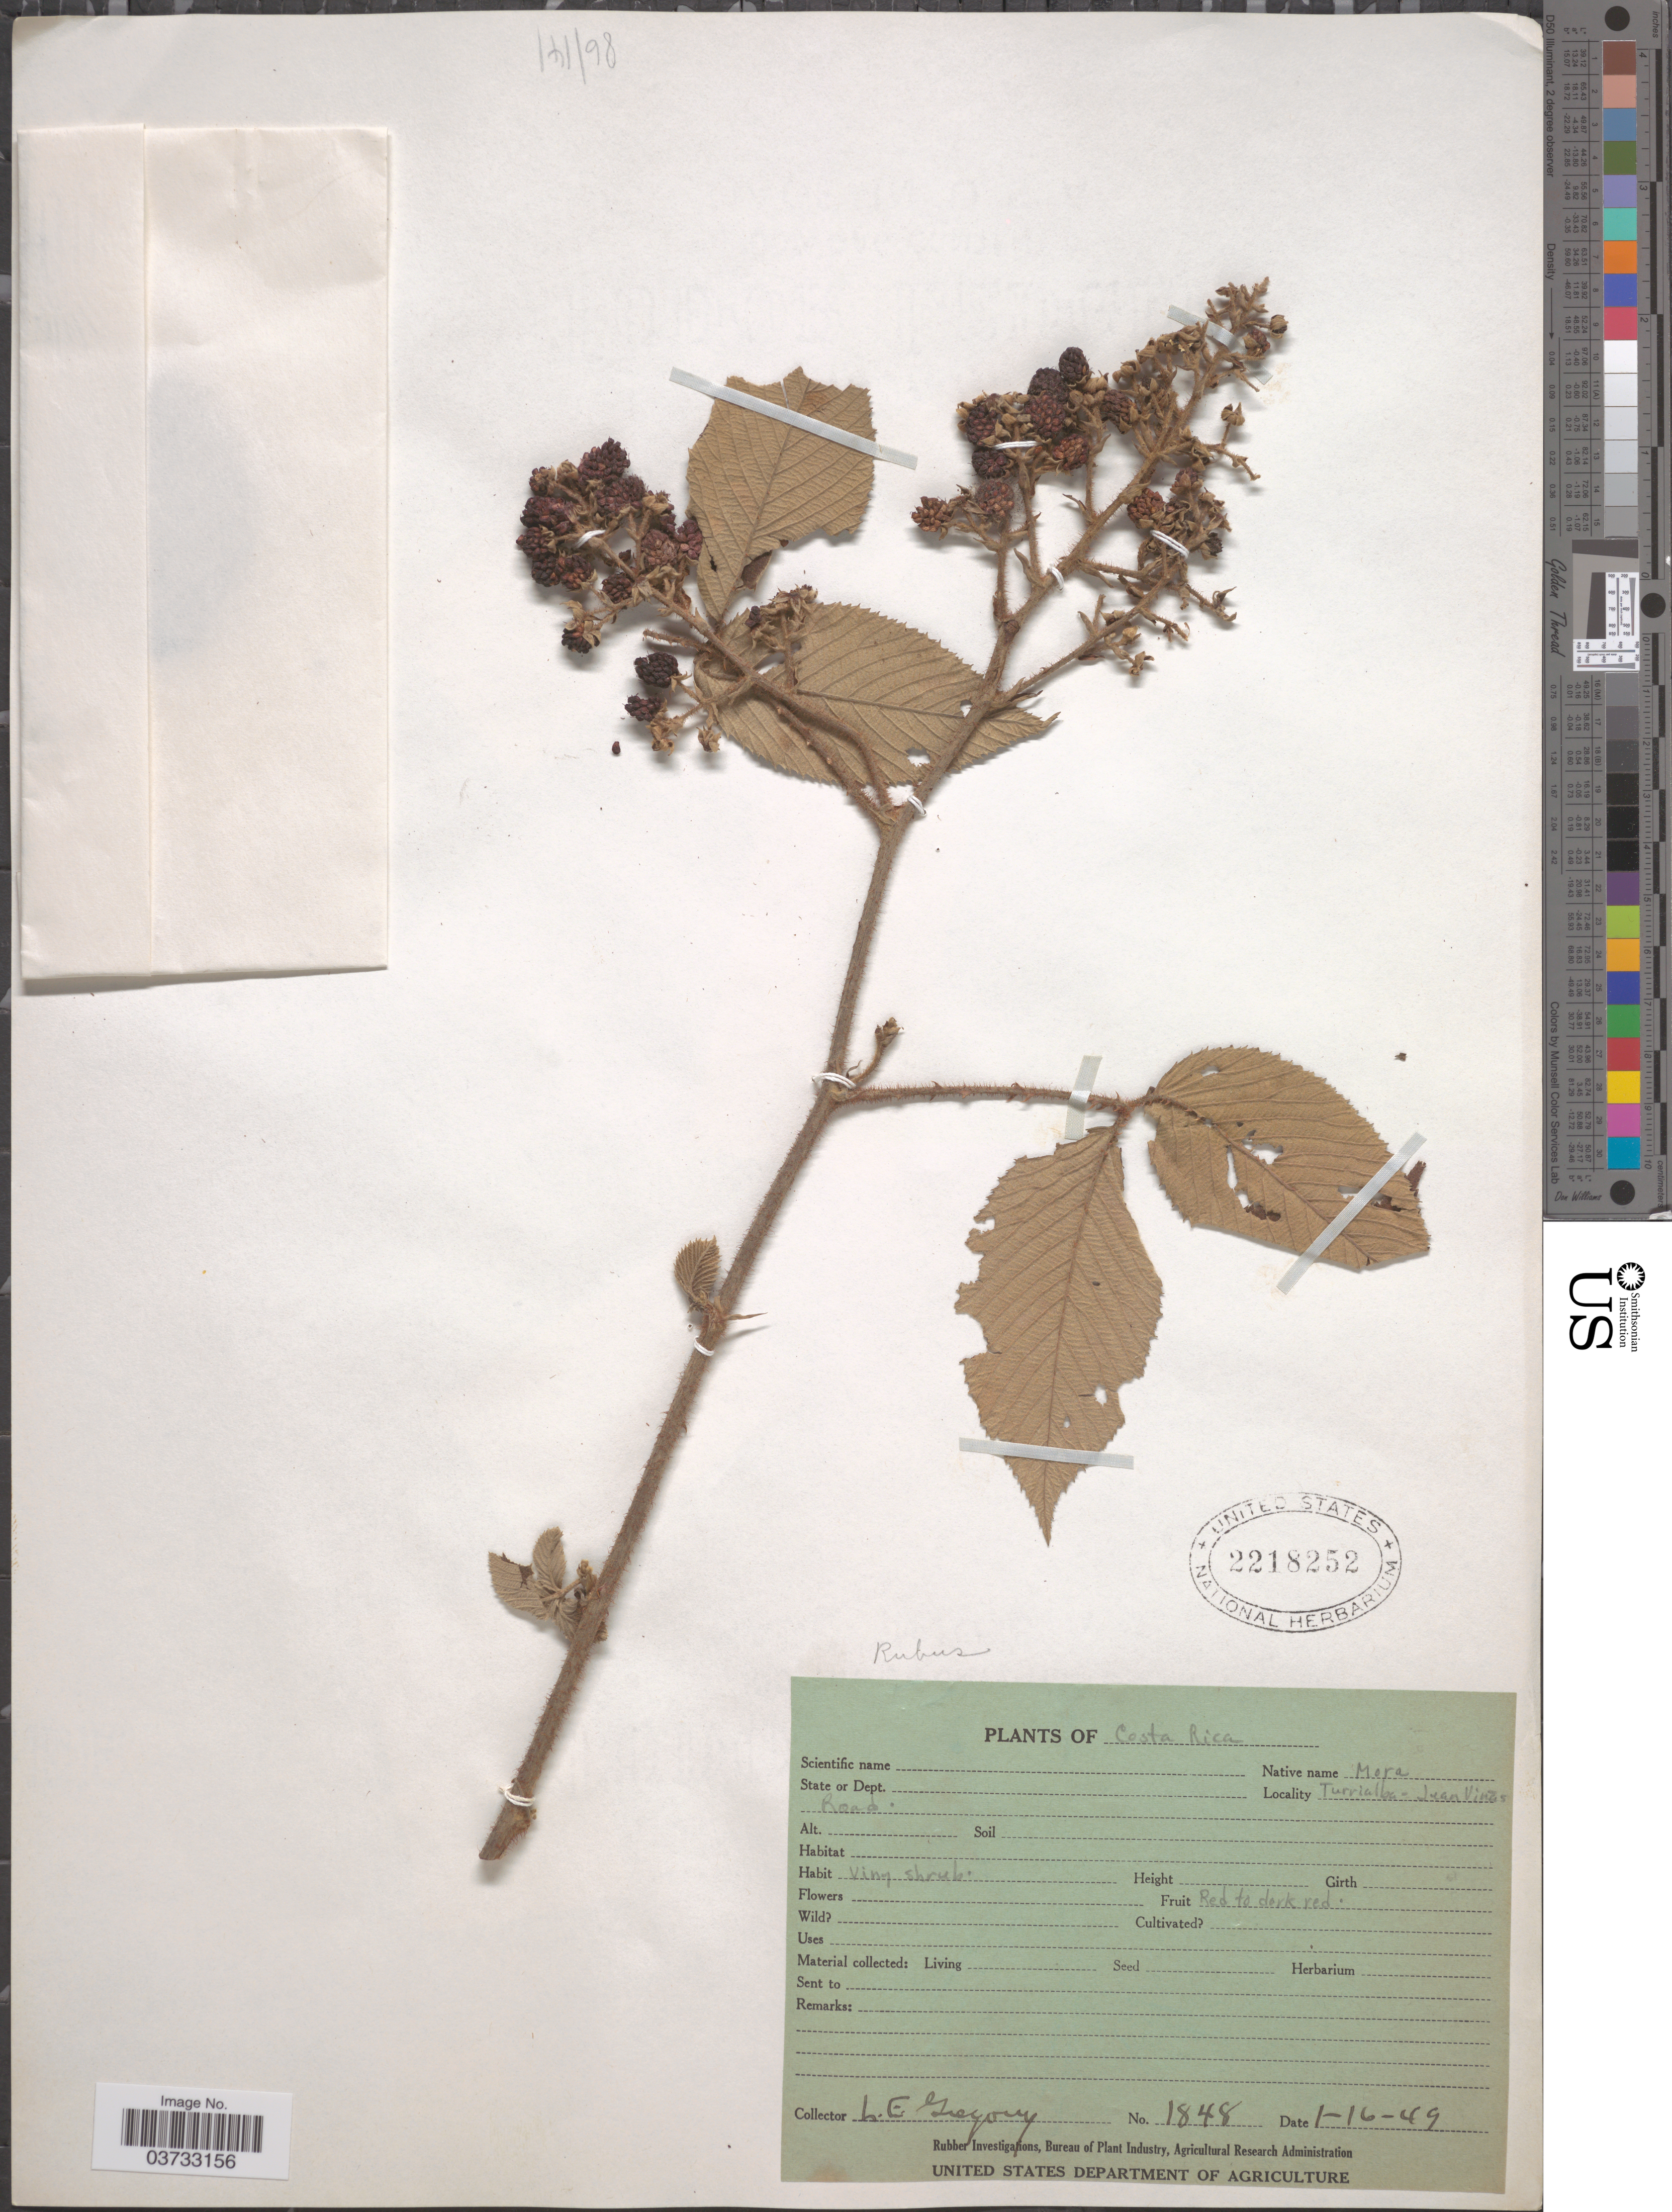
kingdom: Plantae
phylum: Tracheophyta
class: Magnoliopsida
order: Rosales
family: Rosaceae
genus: Rubus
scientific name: Rubus sp.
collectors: L. E. Gregory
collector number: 1848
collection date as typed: Transcribed d/m/y: 16/1/49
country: Costa Rica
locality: Turrialba-Juan Viñas Road.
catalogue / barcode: US 2218252